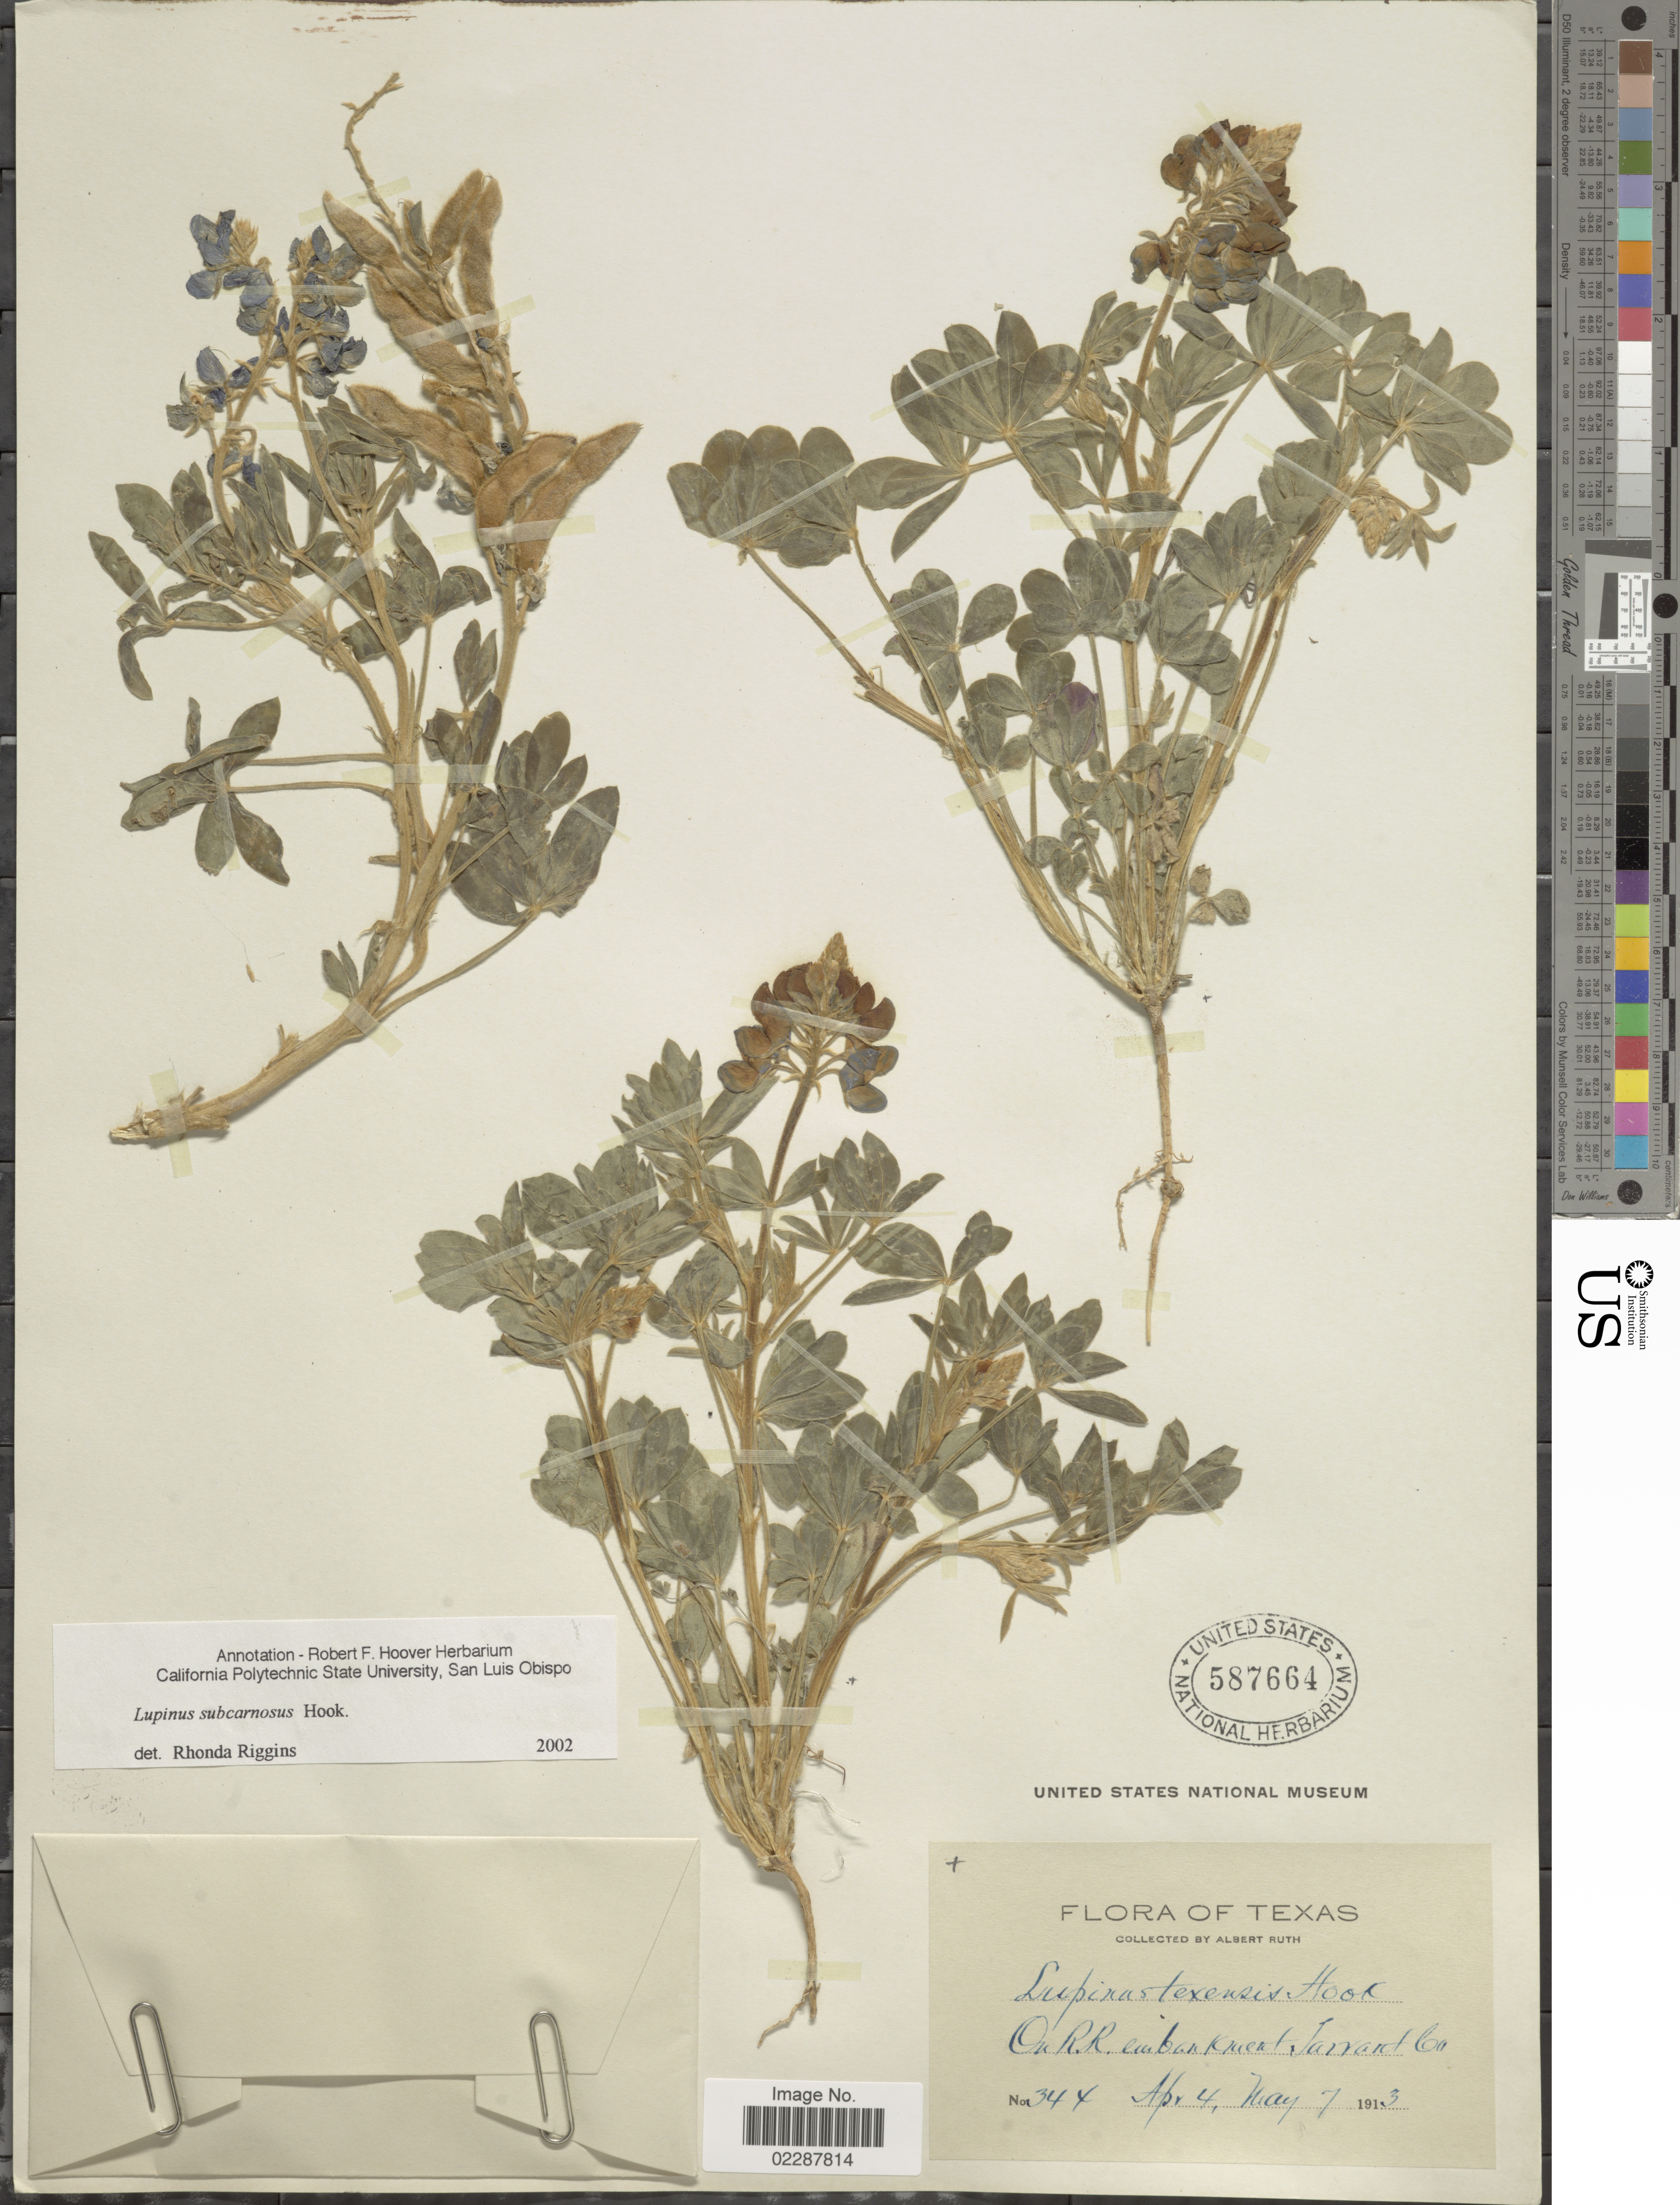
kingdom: Plantae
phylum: Tracheophyta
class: Magnoliopsida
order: Fabales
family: Fabaceae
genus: Lupinus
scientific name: Lupinus subcarnosus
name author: Hook.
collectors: A. Ruth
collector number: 344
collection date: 1913-04-04/1913-05-07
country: United States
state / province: Texas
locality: On RR embankment Tarrant Co.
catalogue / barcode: US 587664